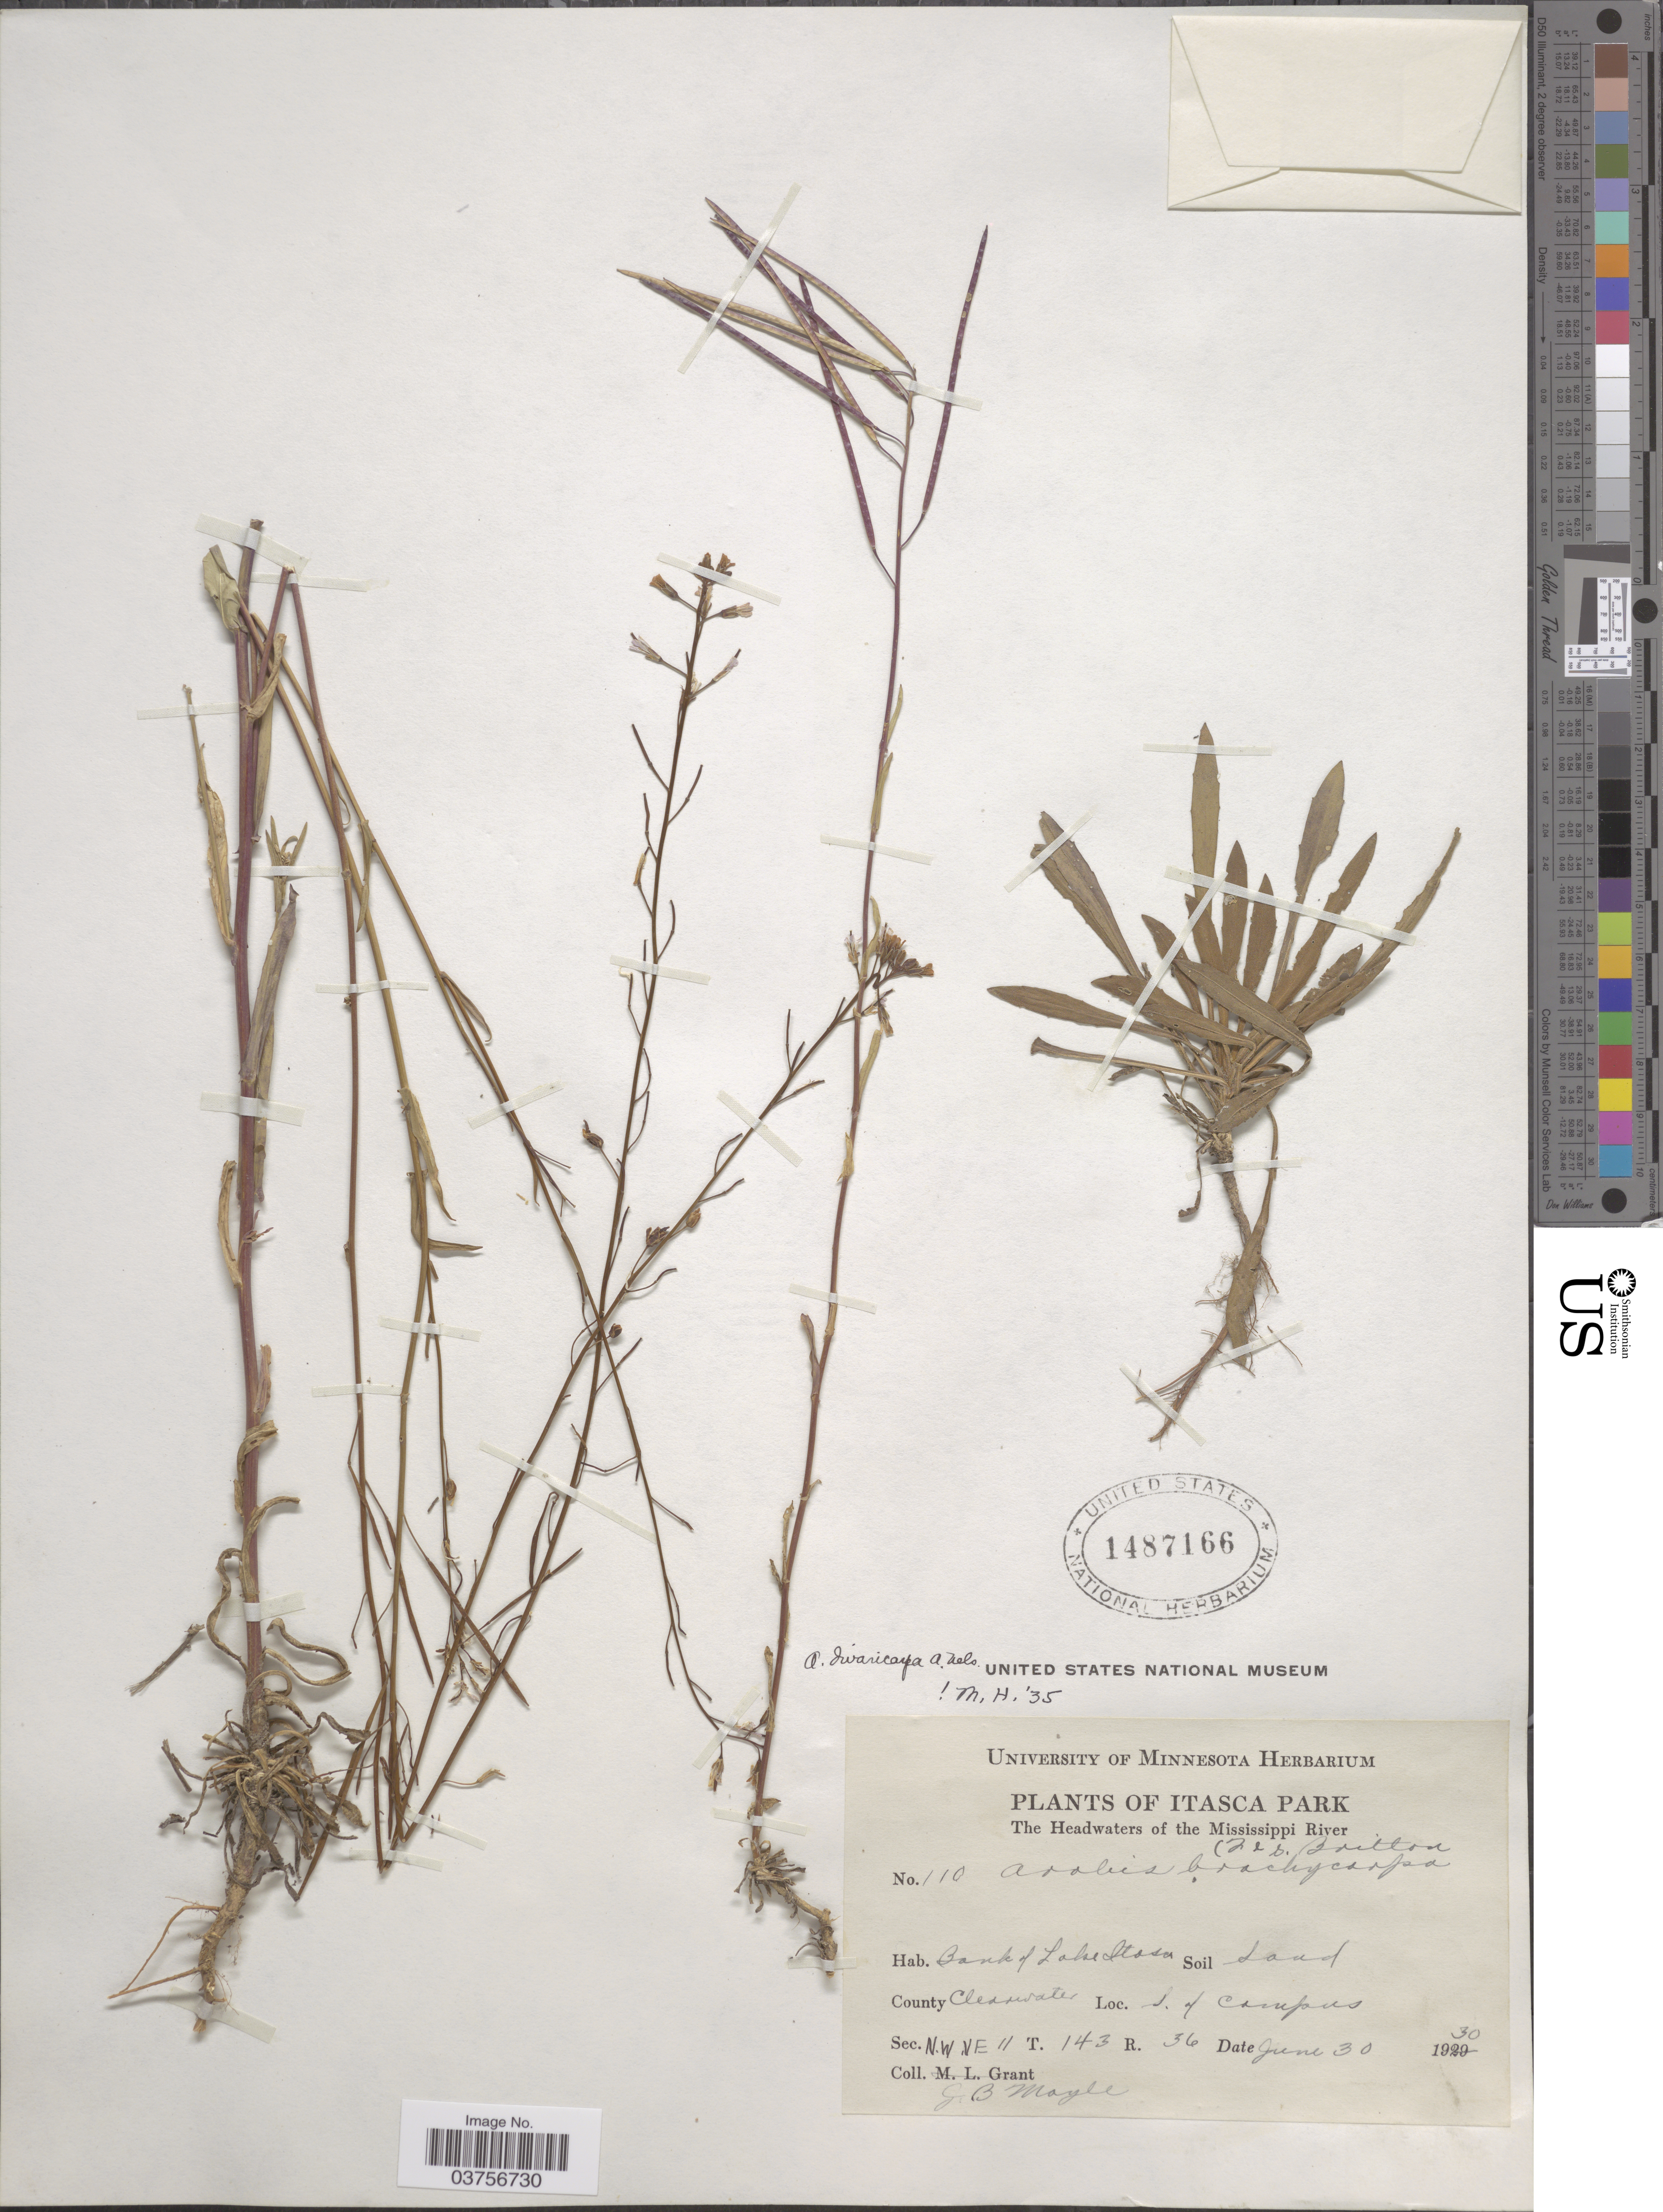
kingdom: Plantae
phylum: Tracheophyta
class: Magnoliopsida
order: Brassicales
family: Brassicaceae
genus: Arabis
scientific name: Arabis divaricarpa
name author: A. Nelson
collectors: J. Moyle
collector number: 110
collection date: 1930-06-30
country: United States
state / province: Minnesota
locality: Itasca Park. The Headwaters of the Mississippi River. Bank of Lake Itasca. County Clearwater. S. of Campus. Sec. N.W NE 11 T. 143 R. 36.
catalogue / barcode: US 1487166